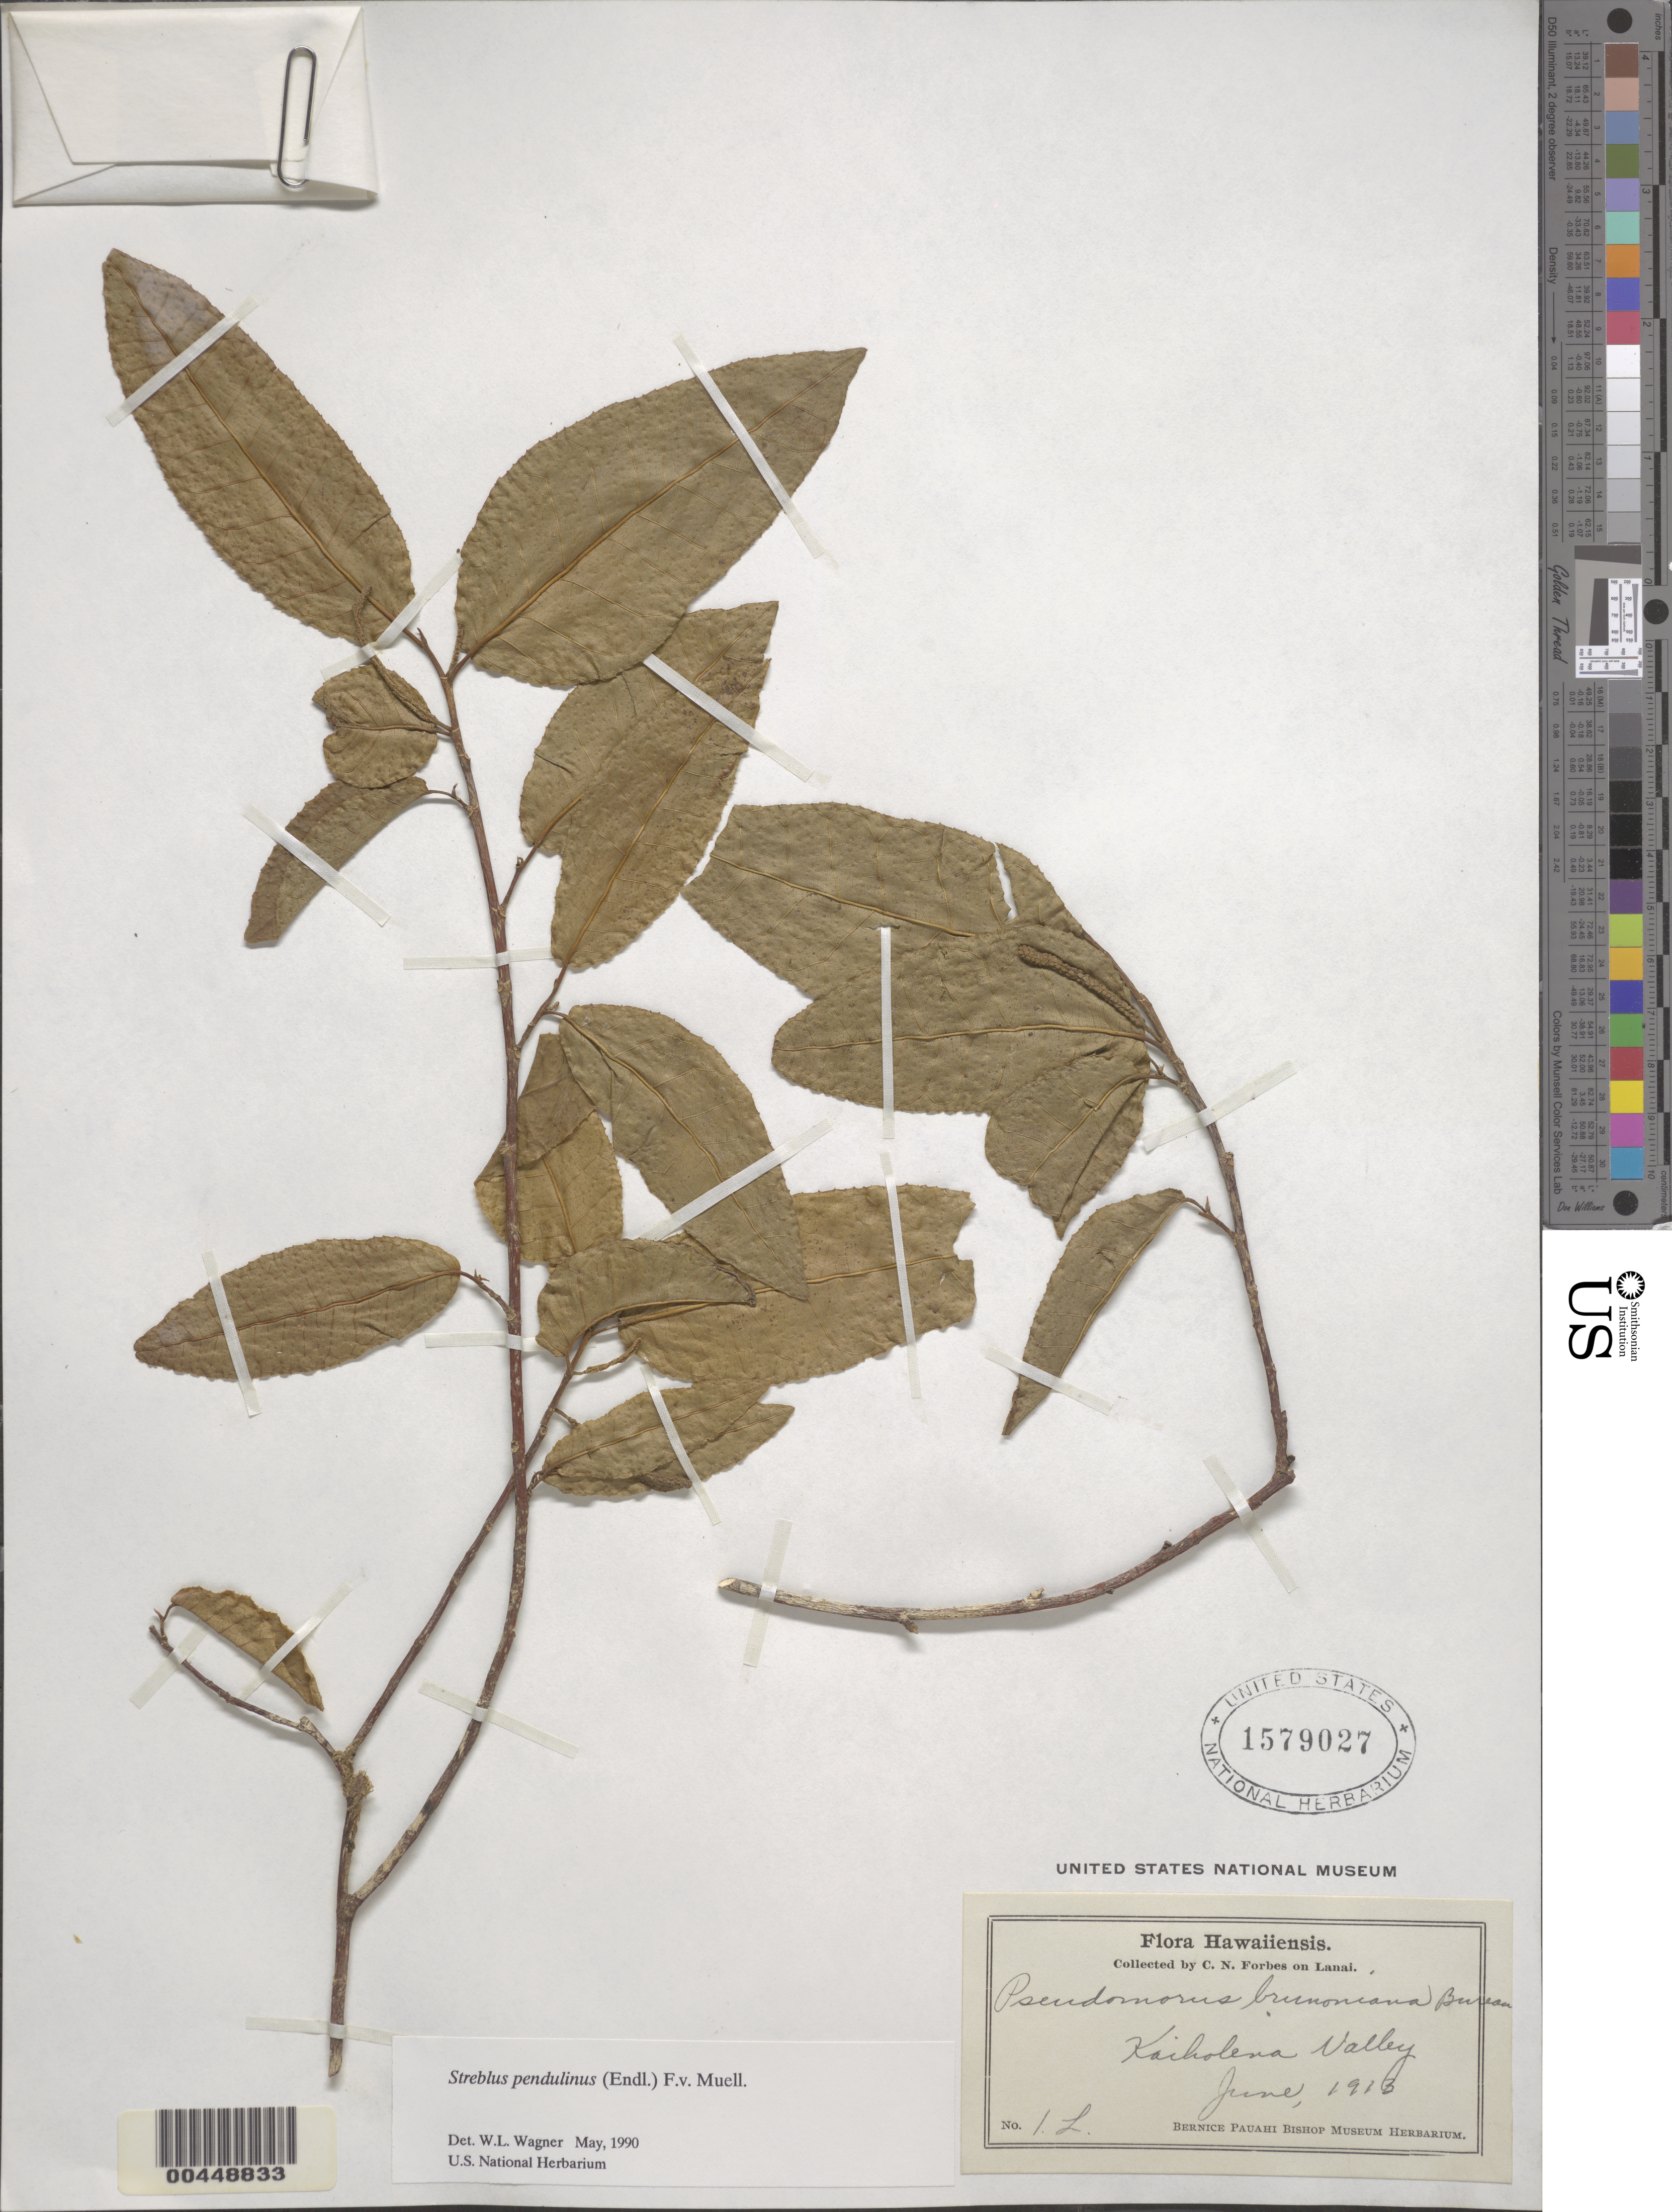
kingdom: Plantae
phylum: Tracheophyta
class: Magnoliopsida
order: Rosales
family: Moraceae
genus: Paratrophis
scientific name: Paratrophis pendulina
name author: (Endl.) E. M. Gardner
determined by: Wagner, W. L., (BOT), Smithsonian Institution - National Museum of Natural History (UNITED STATES)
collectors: C. N. Forbes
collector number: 1.L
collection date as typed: Jun 1913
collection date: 1913-06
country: United States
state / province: Hawaii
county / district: Maui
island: Lana'i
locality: Kaiholena Valley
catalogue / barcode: US 1579027